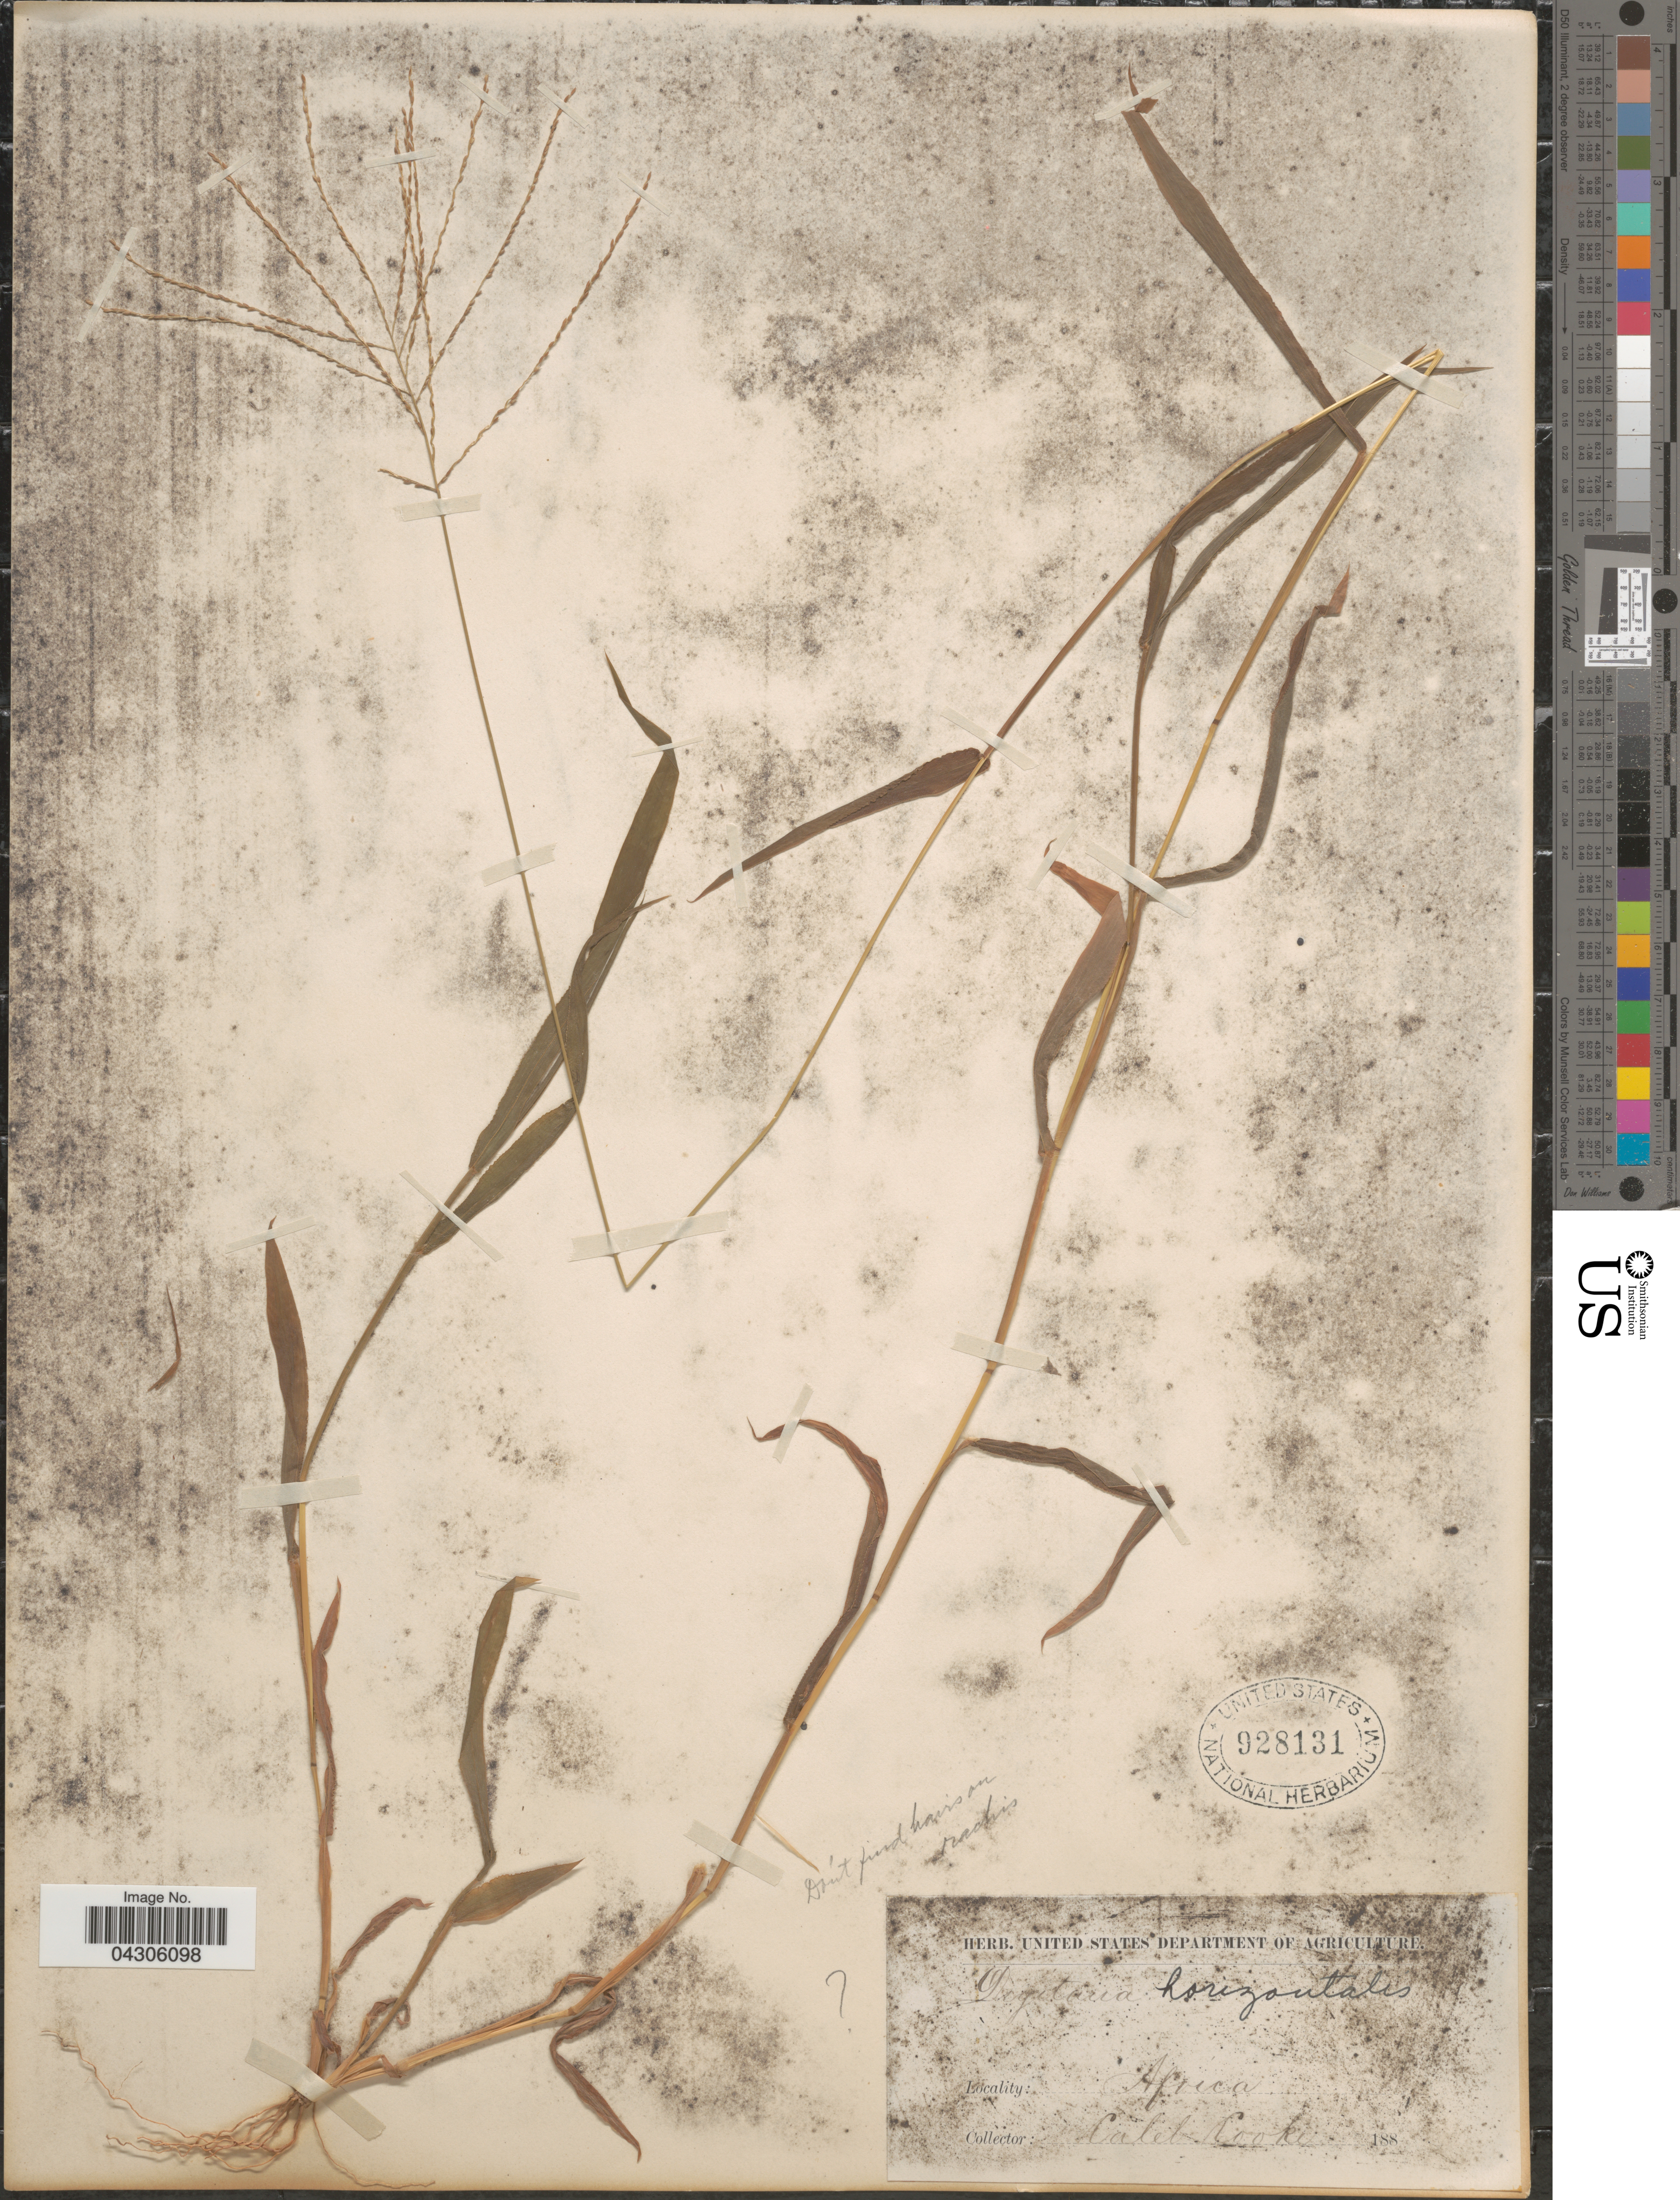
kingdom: Plantae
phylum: Tracheophyta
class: Liliopsida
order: Poales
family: Poaceae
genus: Digitaria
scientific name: Digitaria sp.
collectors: C. M. Cooke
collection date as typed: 188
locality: Africa.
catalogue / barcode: US 928131